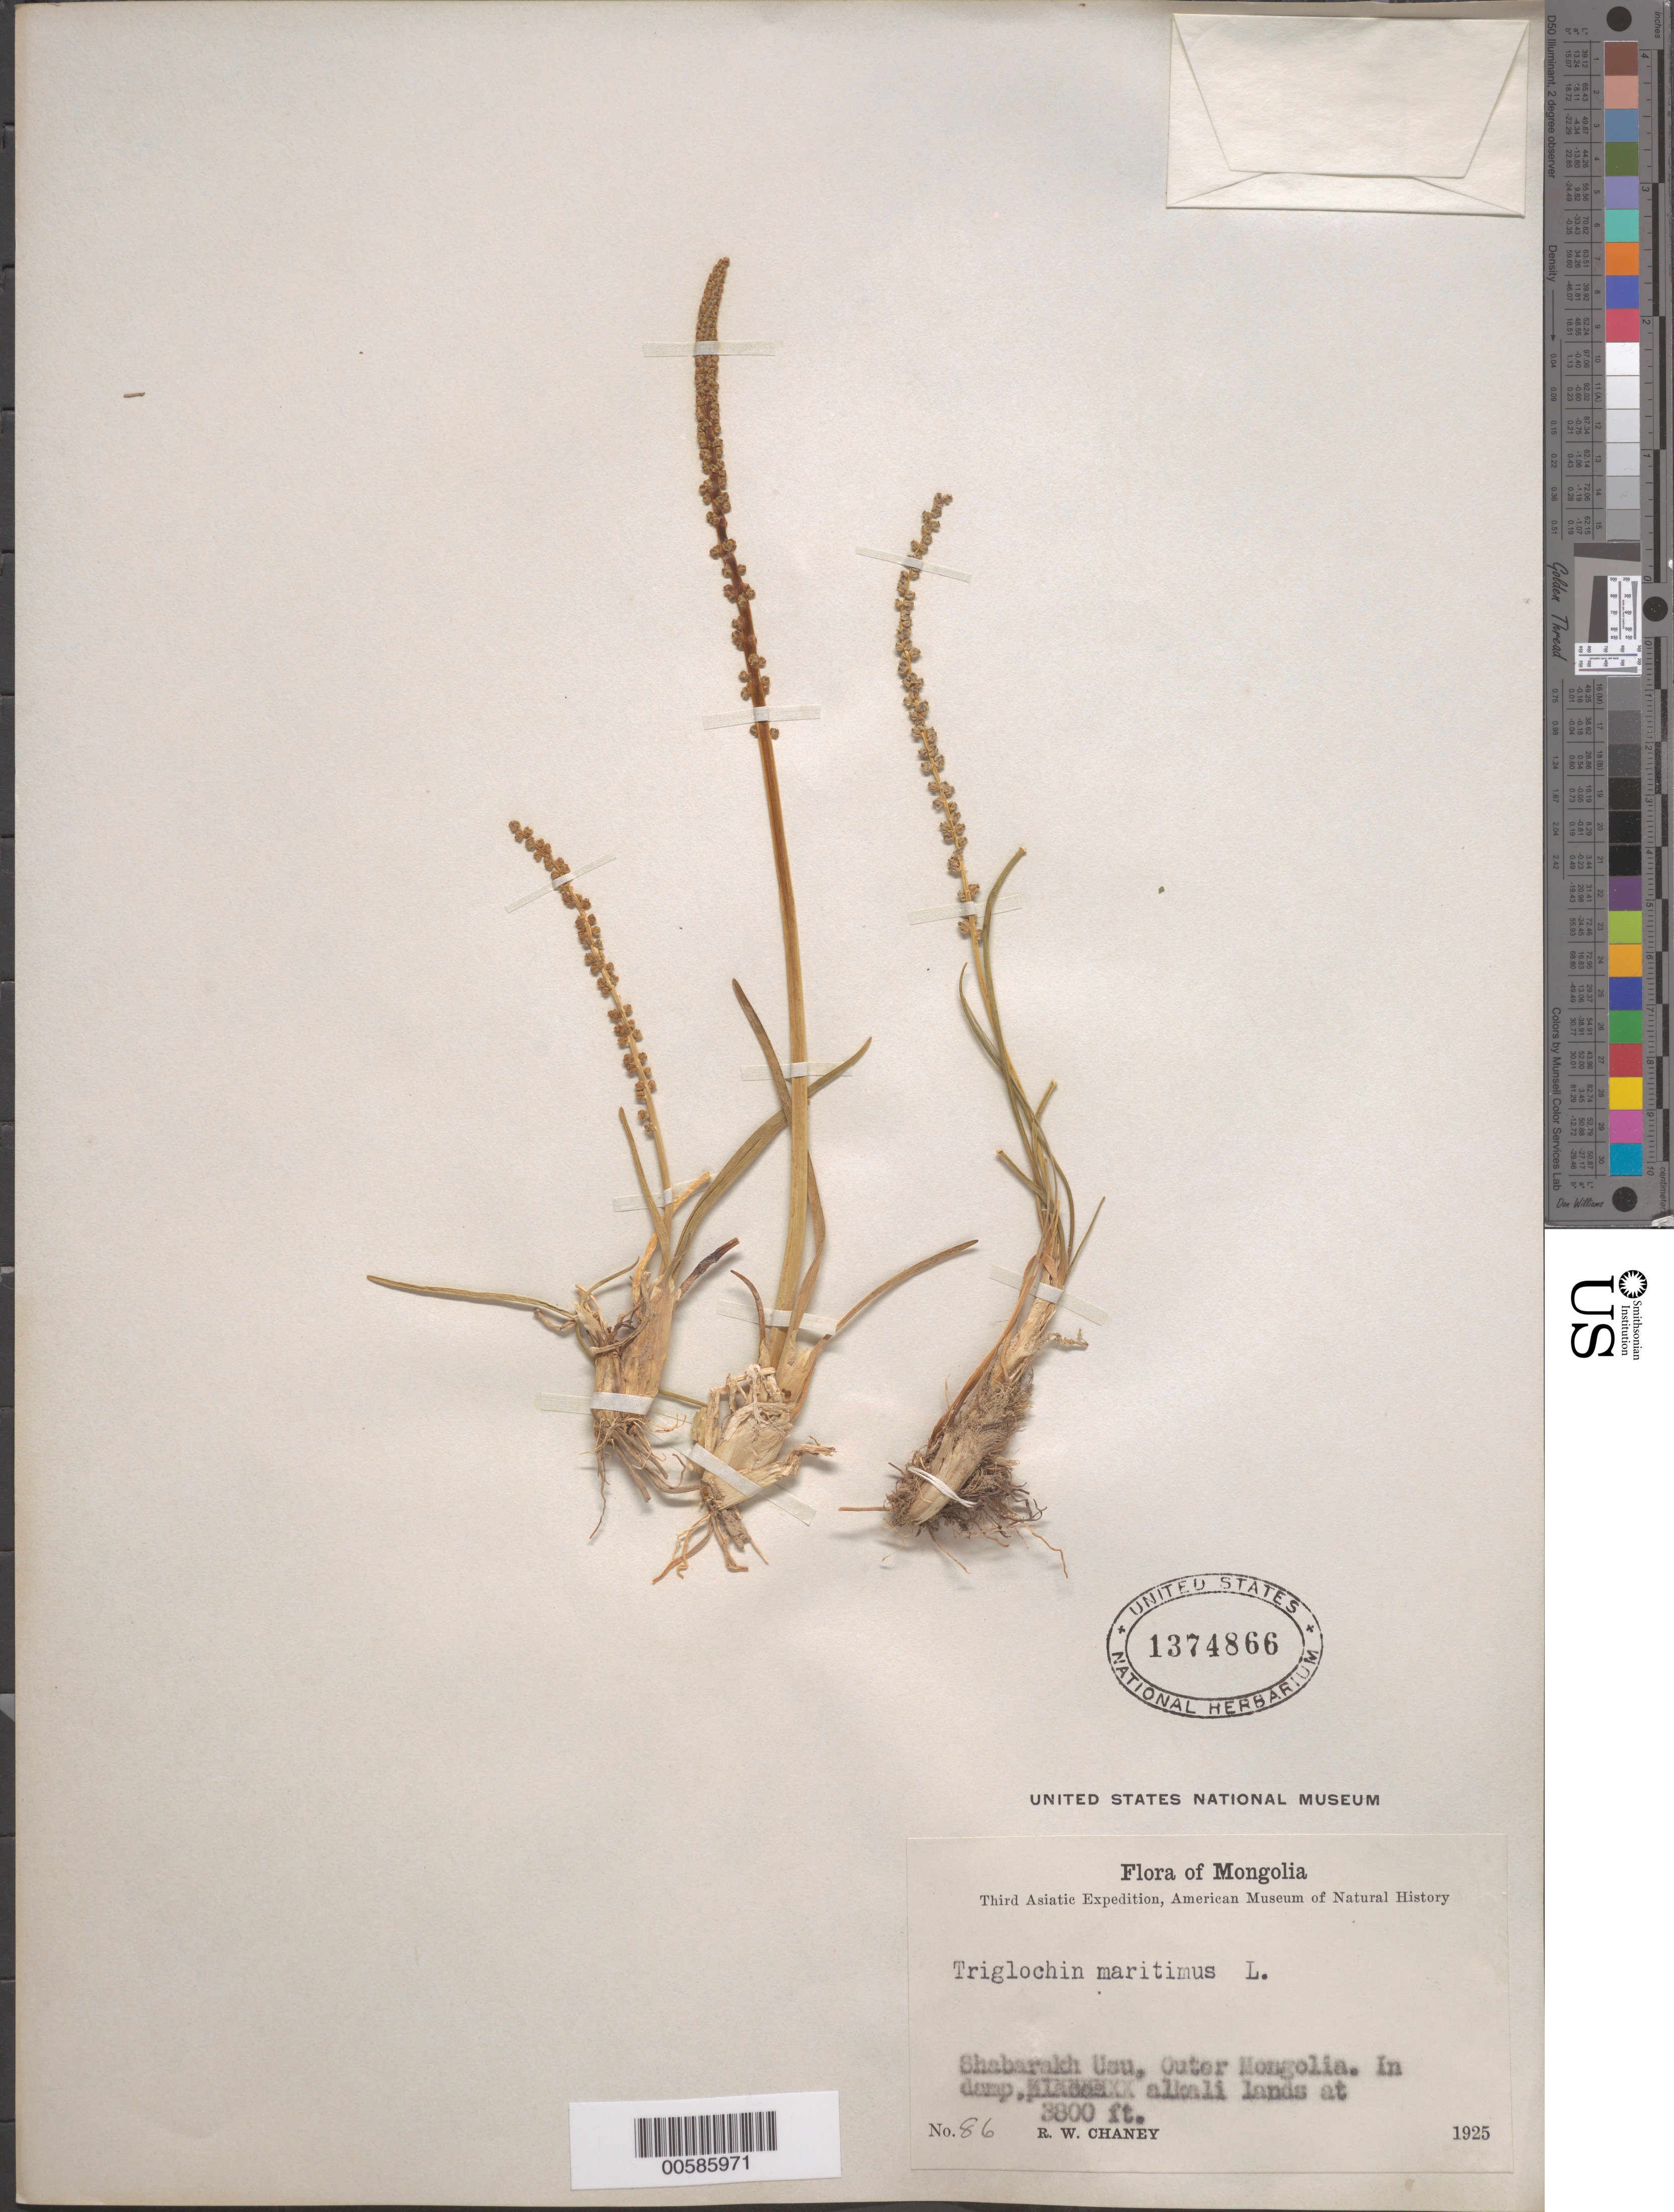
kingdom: Plantae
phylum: Tracheophyta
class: Liliopsida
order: Alismatales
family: Juncaginaceae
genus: Triglochin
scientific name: Triglochin maritima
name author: L.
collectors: R. Chaney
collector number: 86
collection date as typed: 1925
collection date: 1925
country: Mongolia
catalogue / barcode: US 1374866